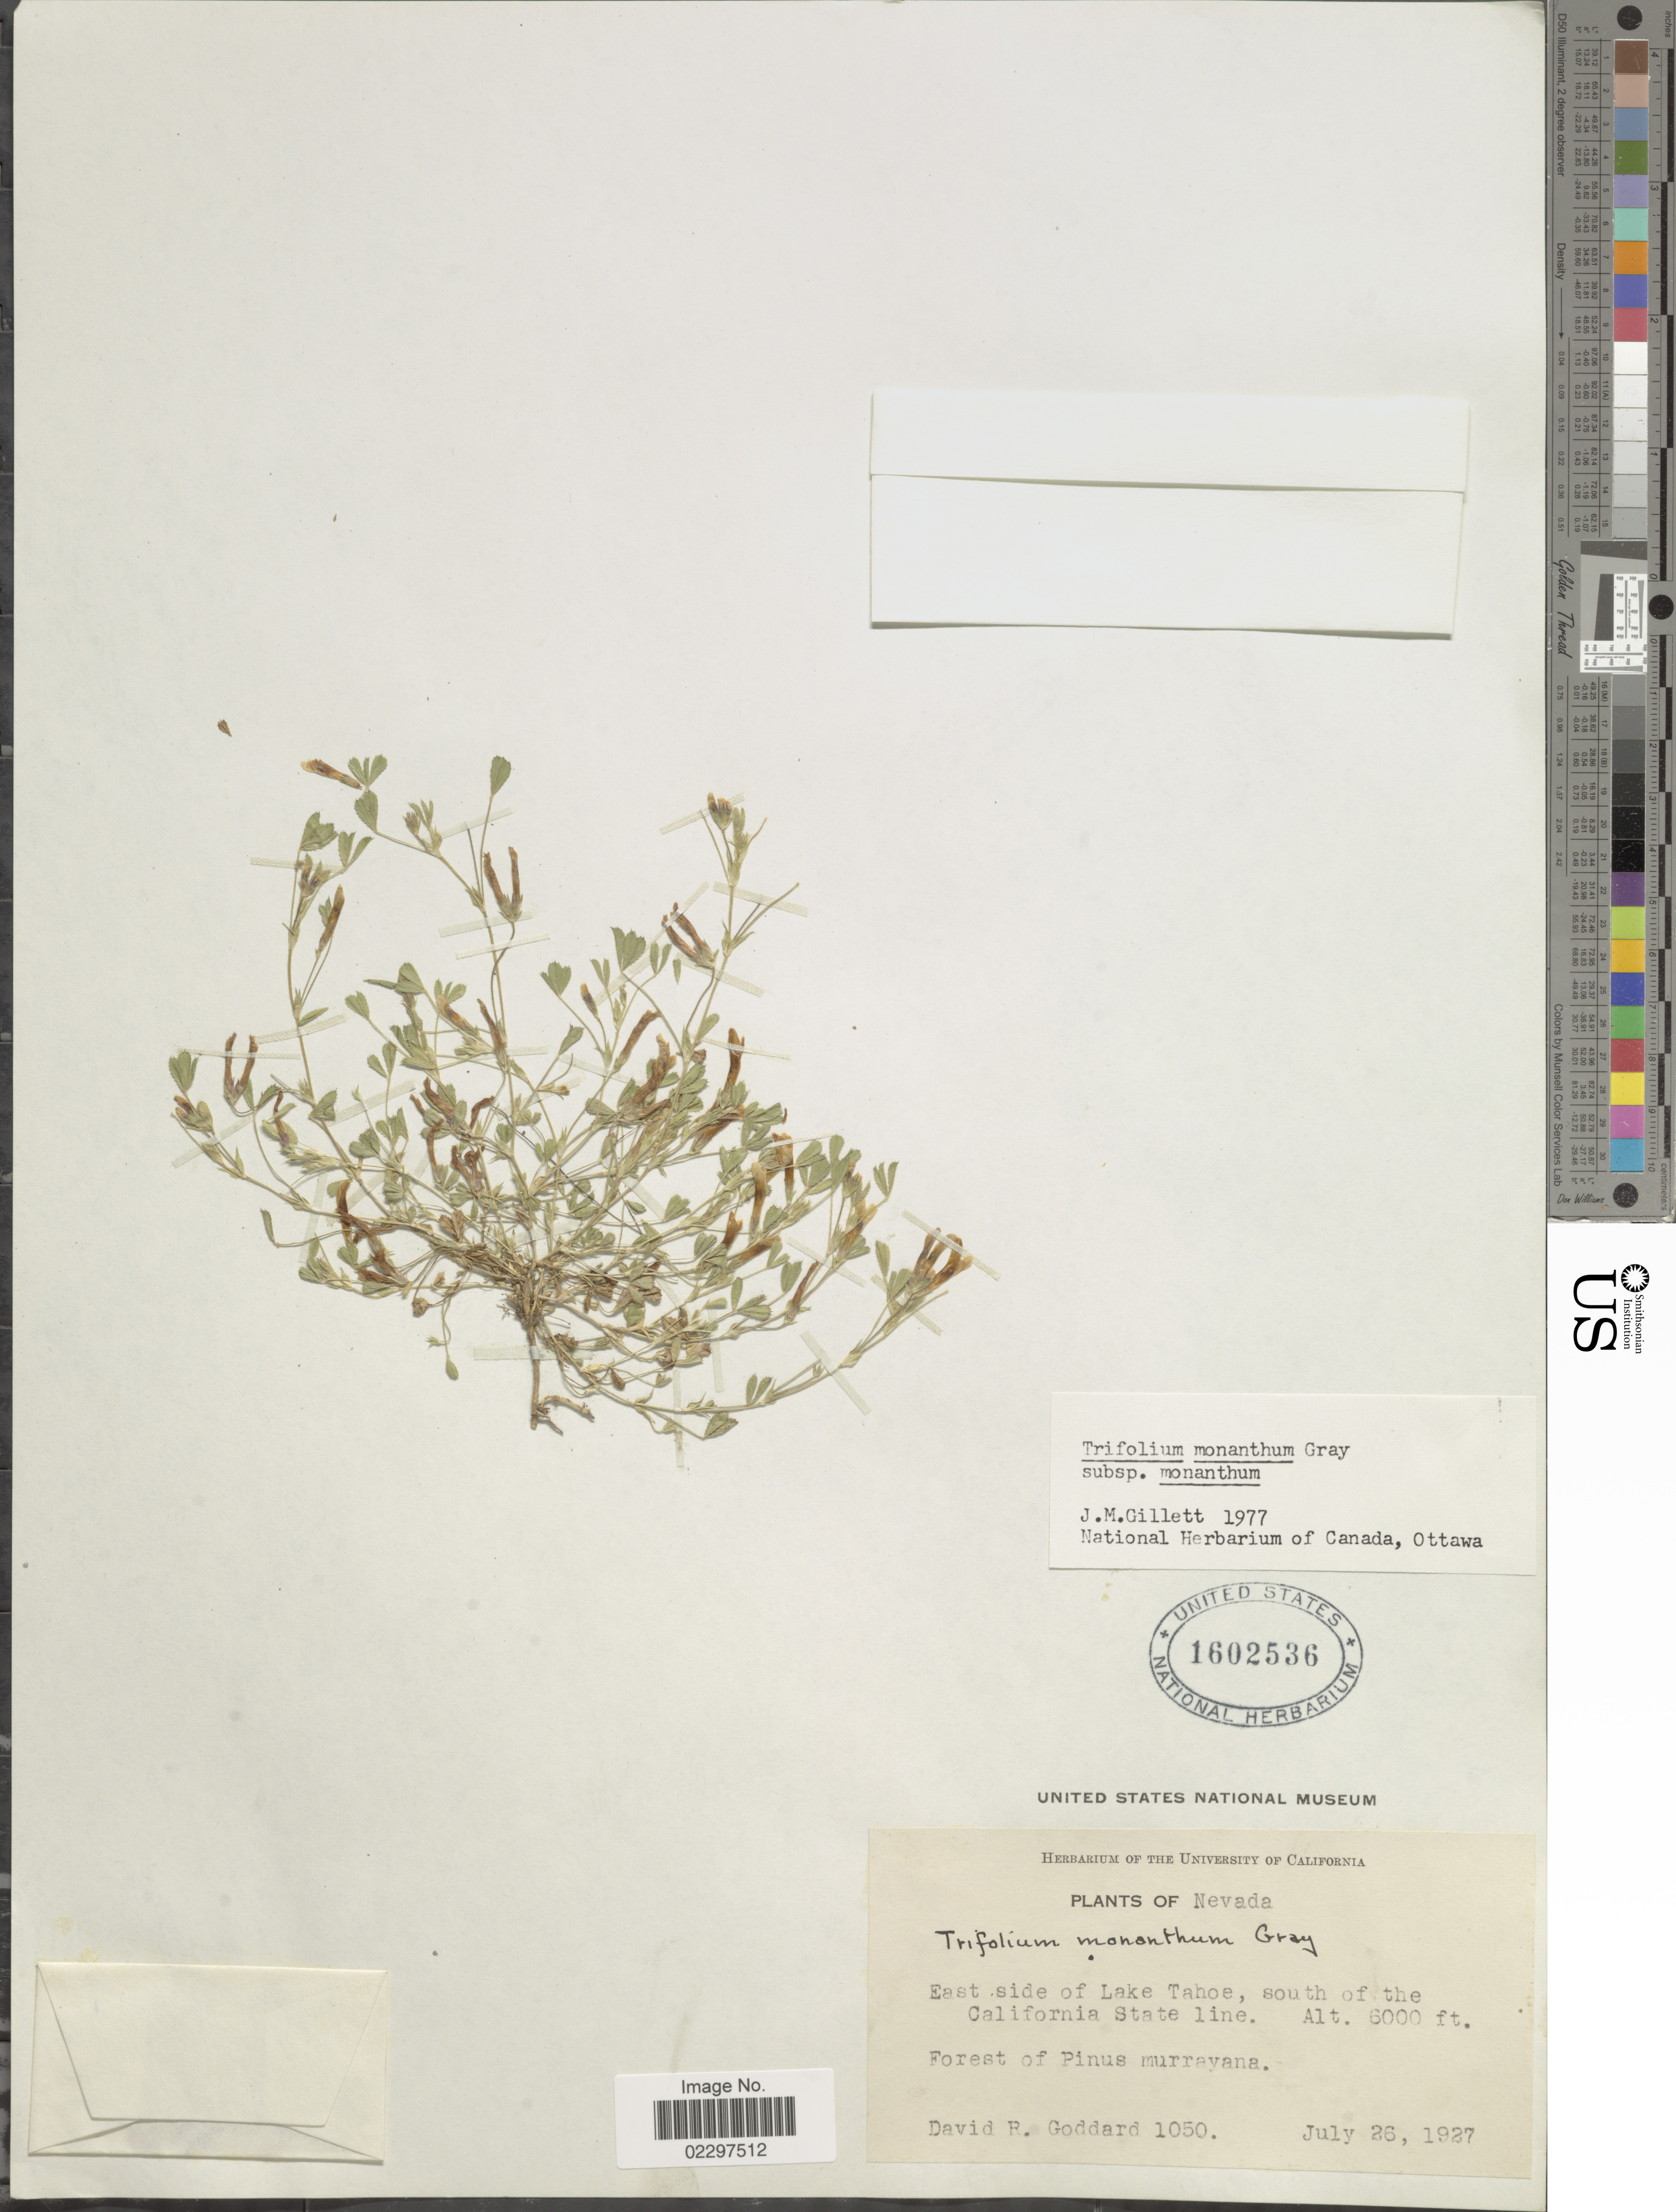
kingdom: Plantae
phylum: Tracheophyta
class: Magnoliopsida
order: Fabales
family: Fabaceae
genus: Trifolium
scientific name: Trifolium monanthum subsp. monanthum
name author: A. Gray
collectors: D. Goddard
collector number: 1050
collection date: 1927-07-26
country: United States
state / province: Nevada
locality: East side of Lake Tahoe, south of the California State line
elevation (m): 1829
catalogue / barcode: US 1602536